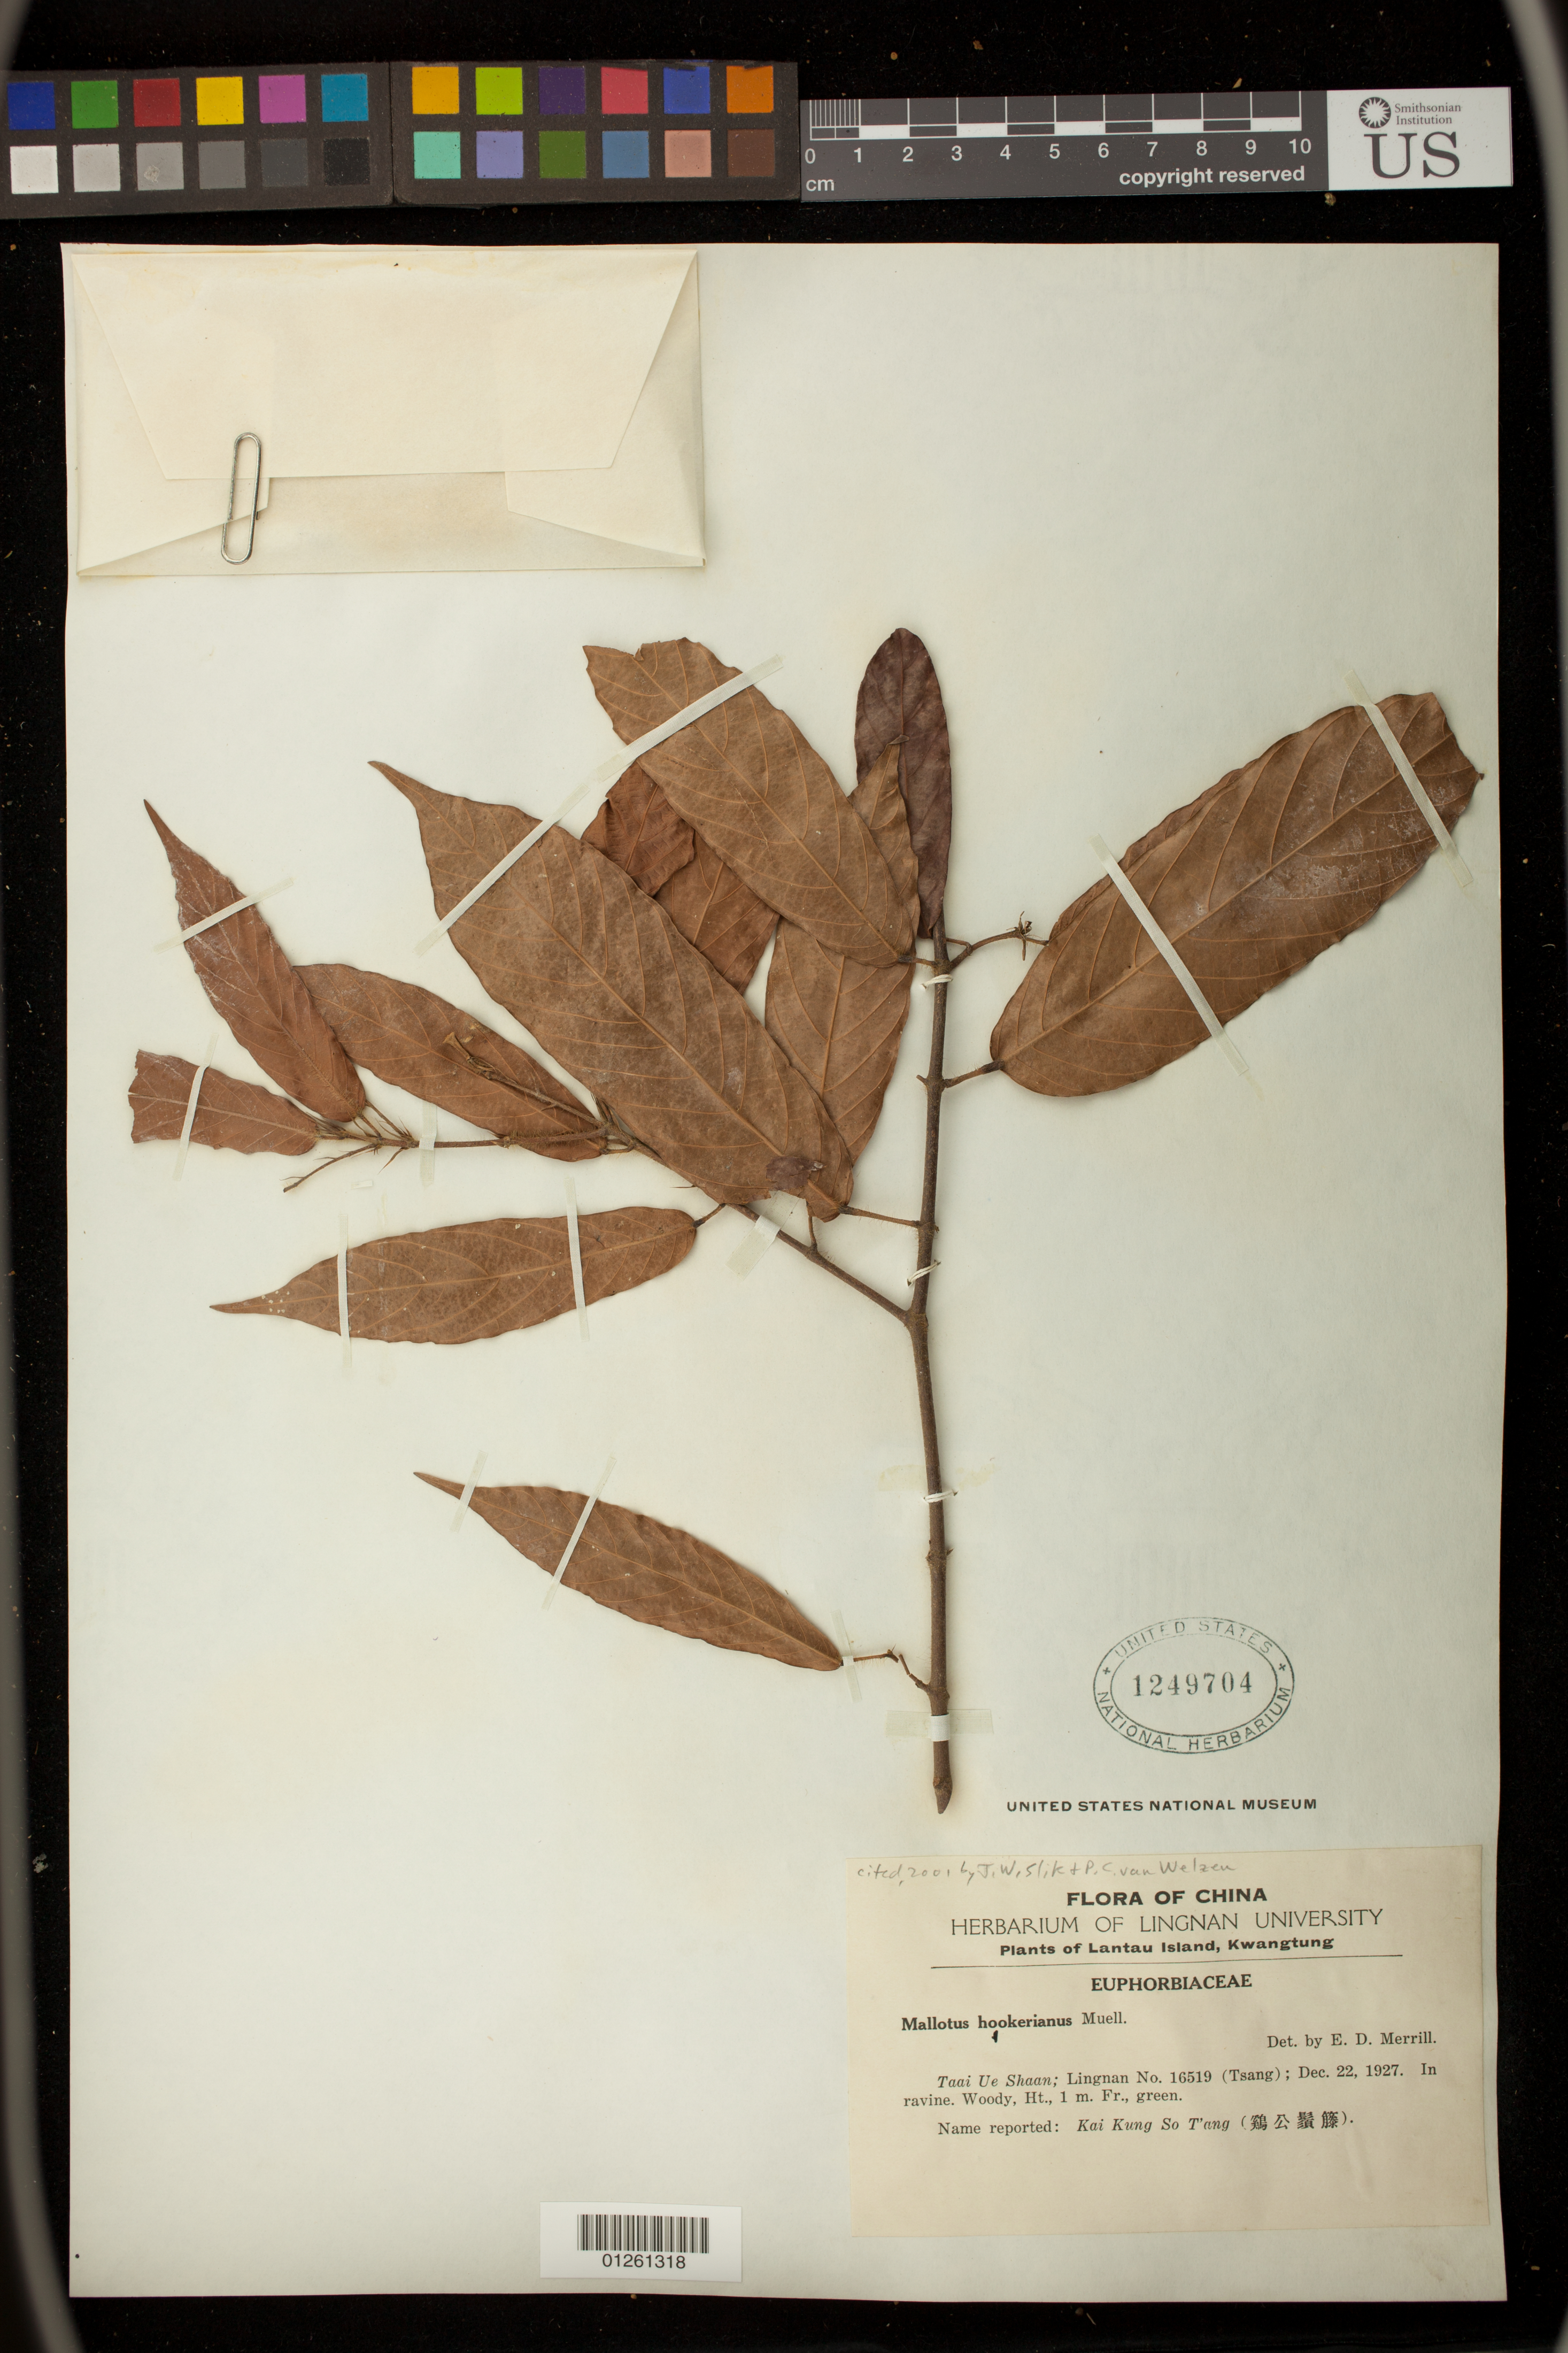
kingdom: Plantae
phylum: Tracheophyta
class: Magnoliopsida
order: Malpighiales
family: Euphorbiaceae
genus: Hancea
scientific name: Hancea hookeriana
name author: Seem.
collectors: S. Tiong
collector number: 16519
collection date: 1927-12-22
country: China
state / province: Guangdong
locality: taai Ue Shaan, Lantau Island, Kwangtung.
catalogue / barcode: US 1249704